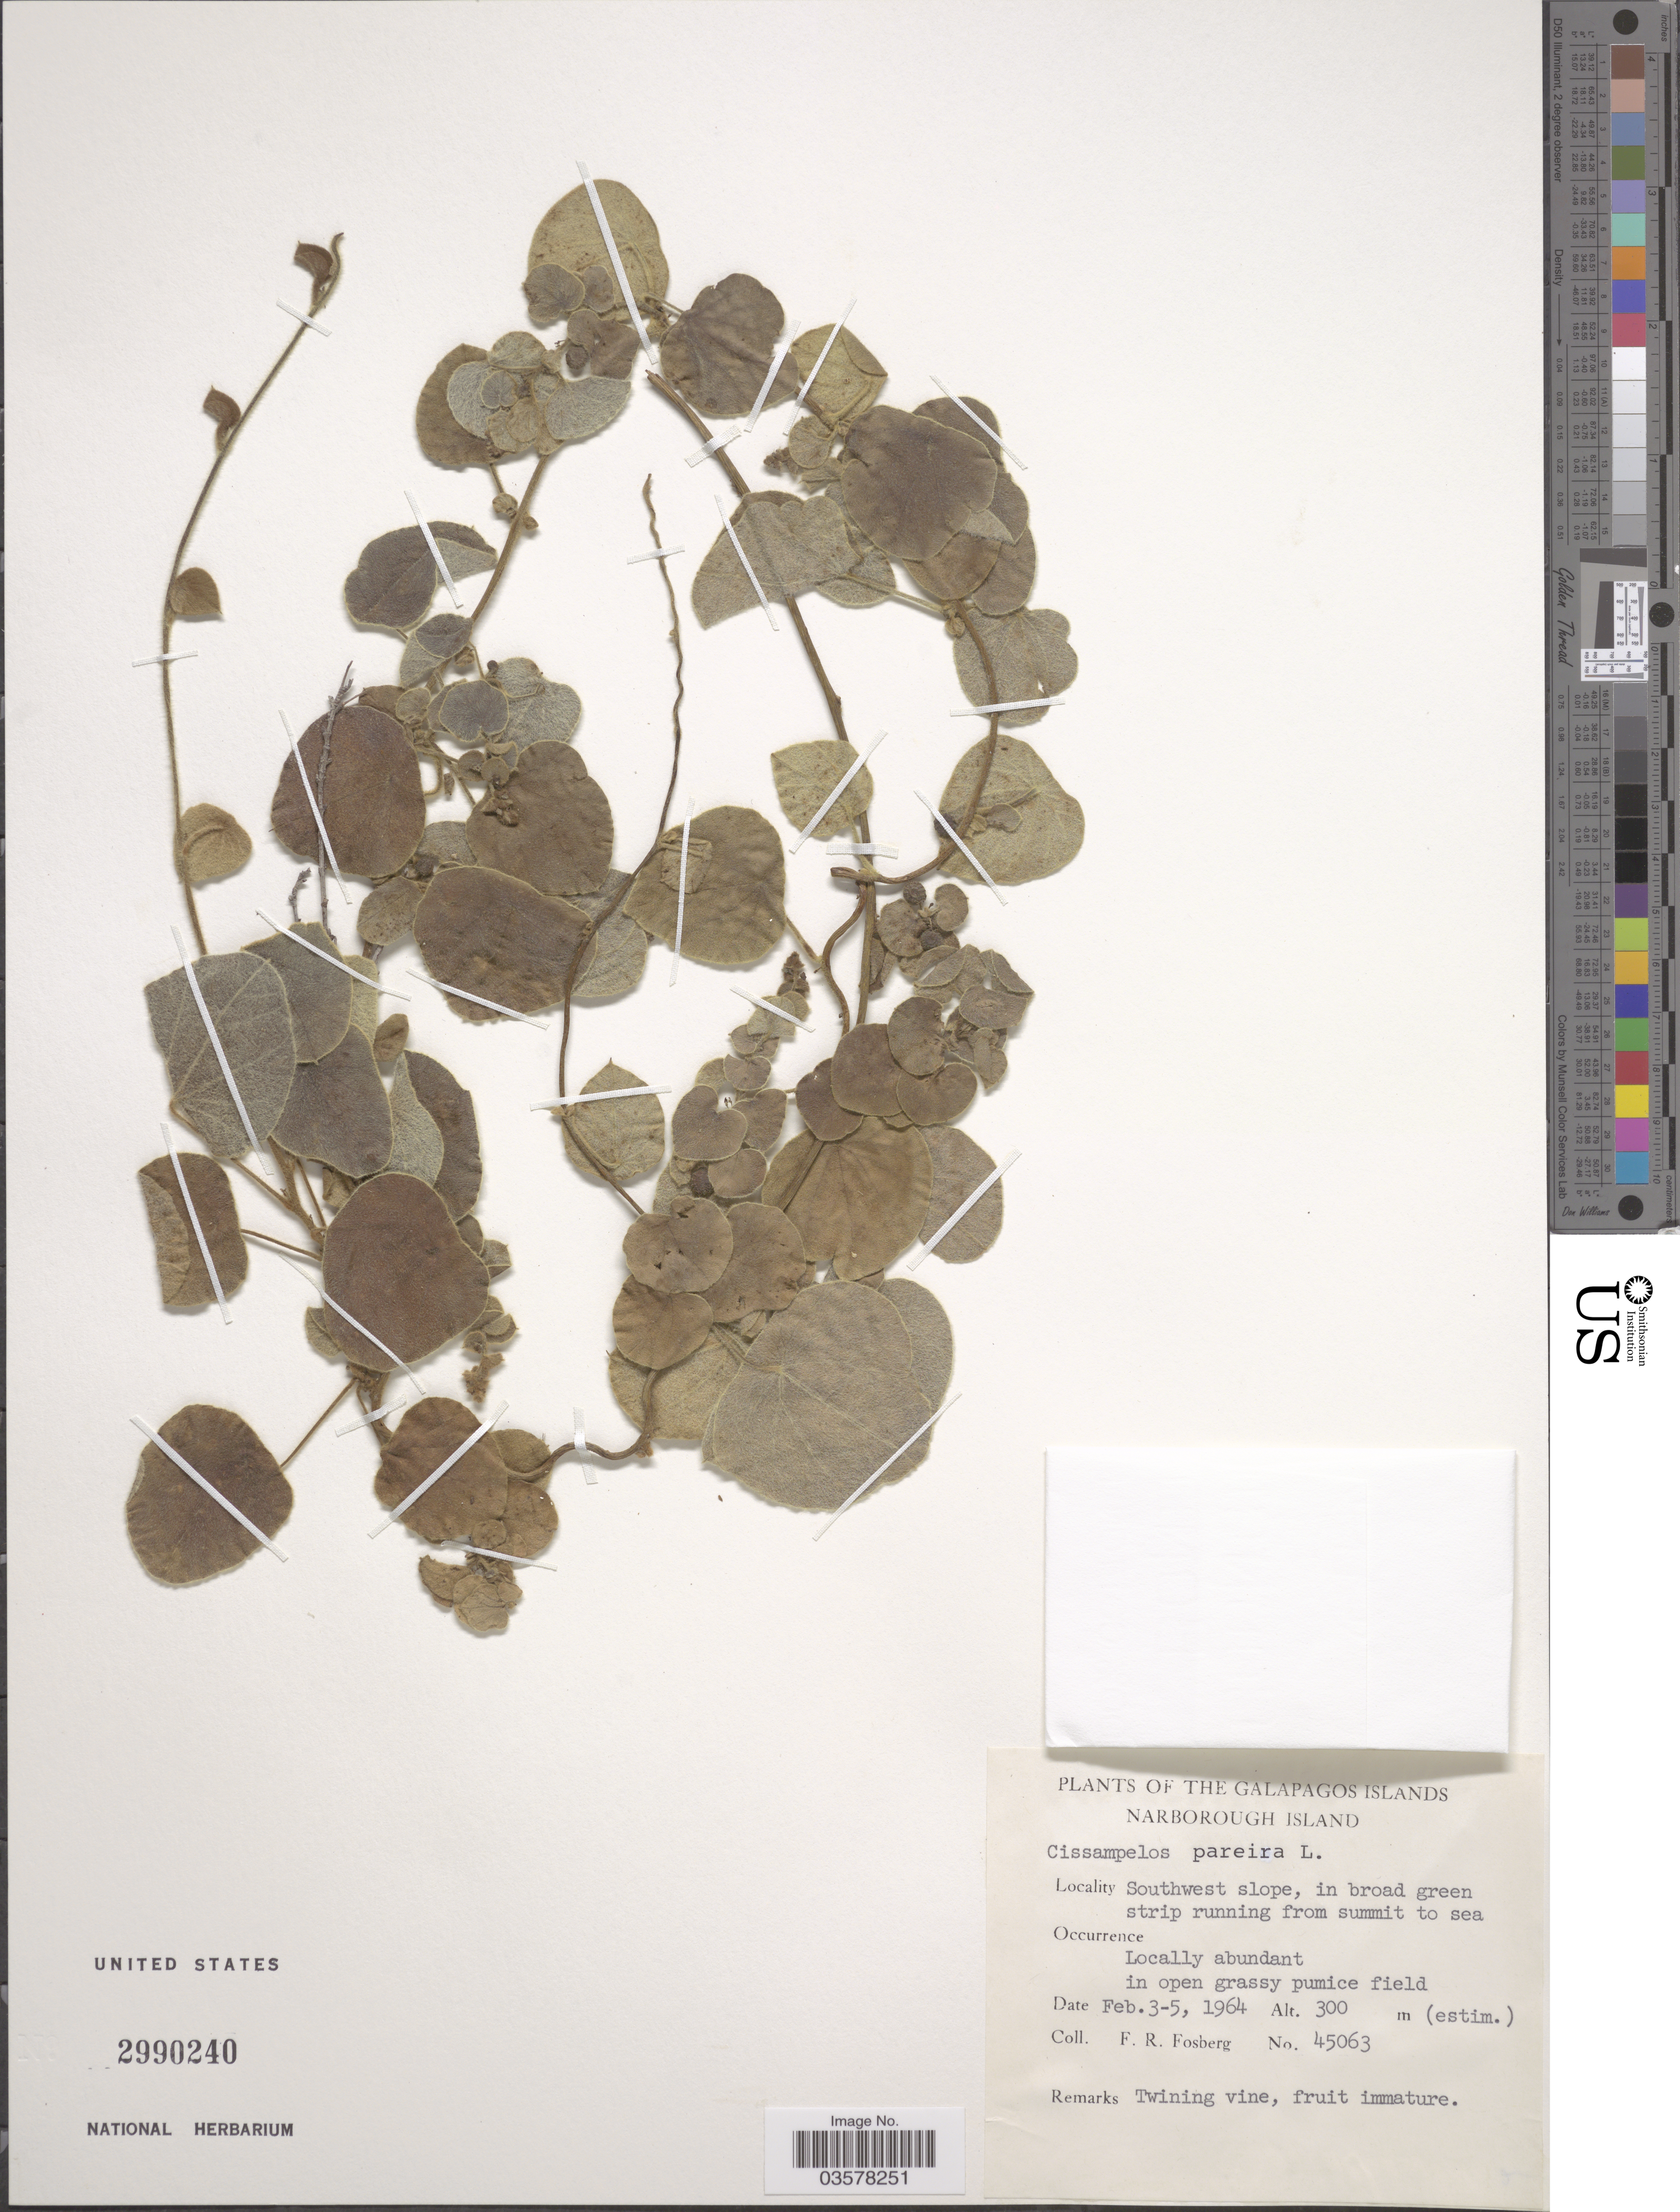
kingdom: Plantae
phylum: Tracheophyta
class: Magnoliopsida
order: Ranunculales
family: Menispermaceae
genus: Cissampelos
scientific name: Cissampelos pareira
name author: L.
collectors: F. R. Fosberg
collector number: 45063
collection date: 1964-02-03/1964-02-05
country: Ecuador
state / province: Colón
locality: The Galapagos Islands. Narborough Island. Southwest slope, in broad green strip running from summit to sea.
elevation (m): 300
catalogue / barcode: US 2990240